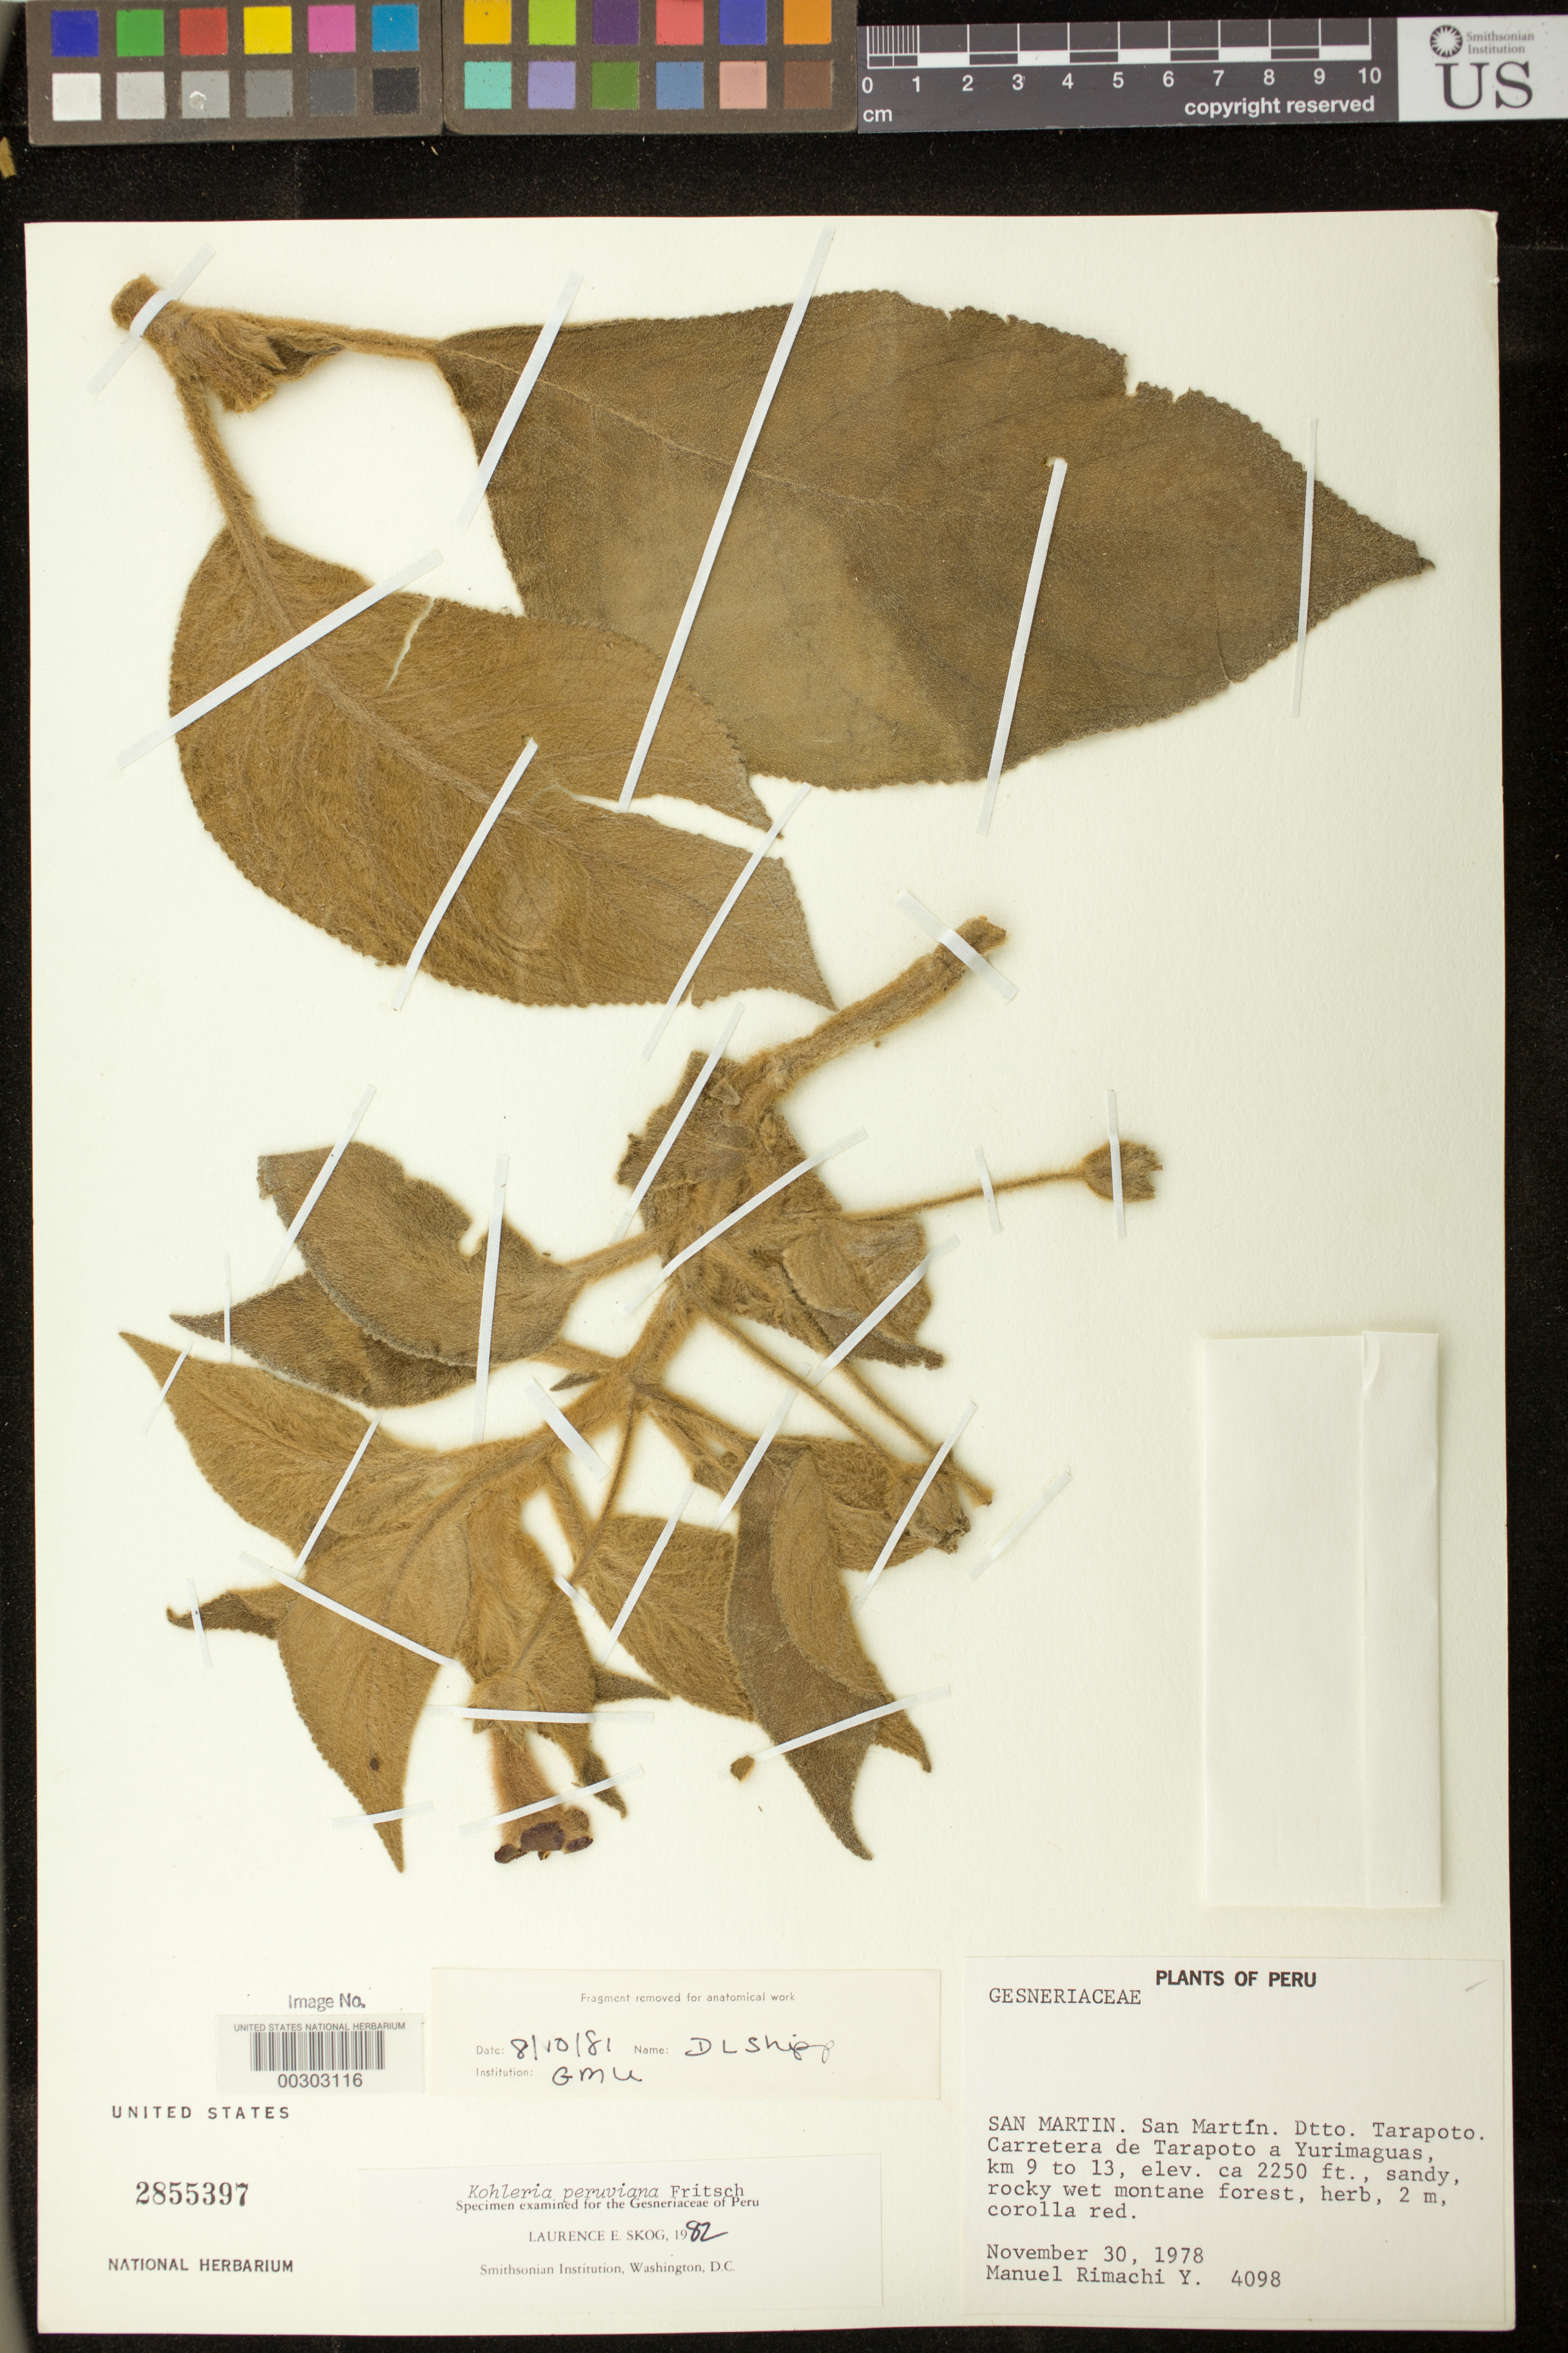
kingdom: Plantae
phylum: Tracheophyta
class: Magnoliopsida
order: Lamiales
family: Gesneriaceae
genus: Kohleria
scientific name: Kohleria peruviana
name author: Fritsch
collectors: M. Rimachi Y. & et al.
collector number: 4098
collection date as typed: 30 Nov 1978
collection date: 1978-11-30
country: Peru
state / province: San Martín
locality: Prov. San Martin, Dtto. Tarapoto; Tarapoto-Yurimaguas highway, km 9 to 13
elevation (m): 686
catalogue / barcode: US 2855397